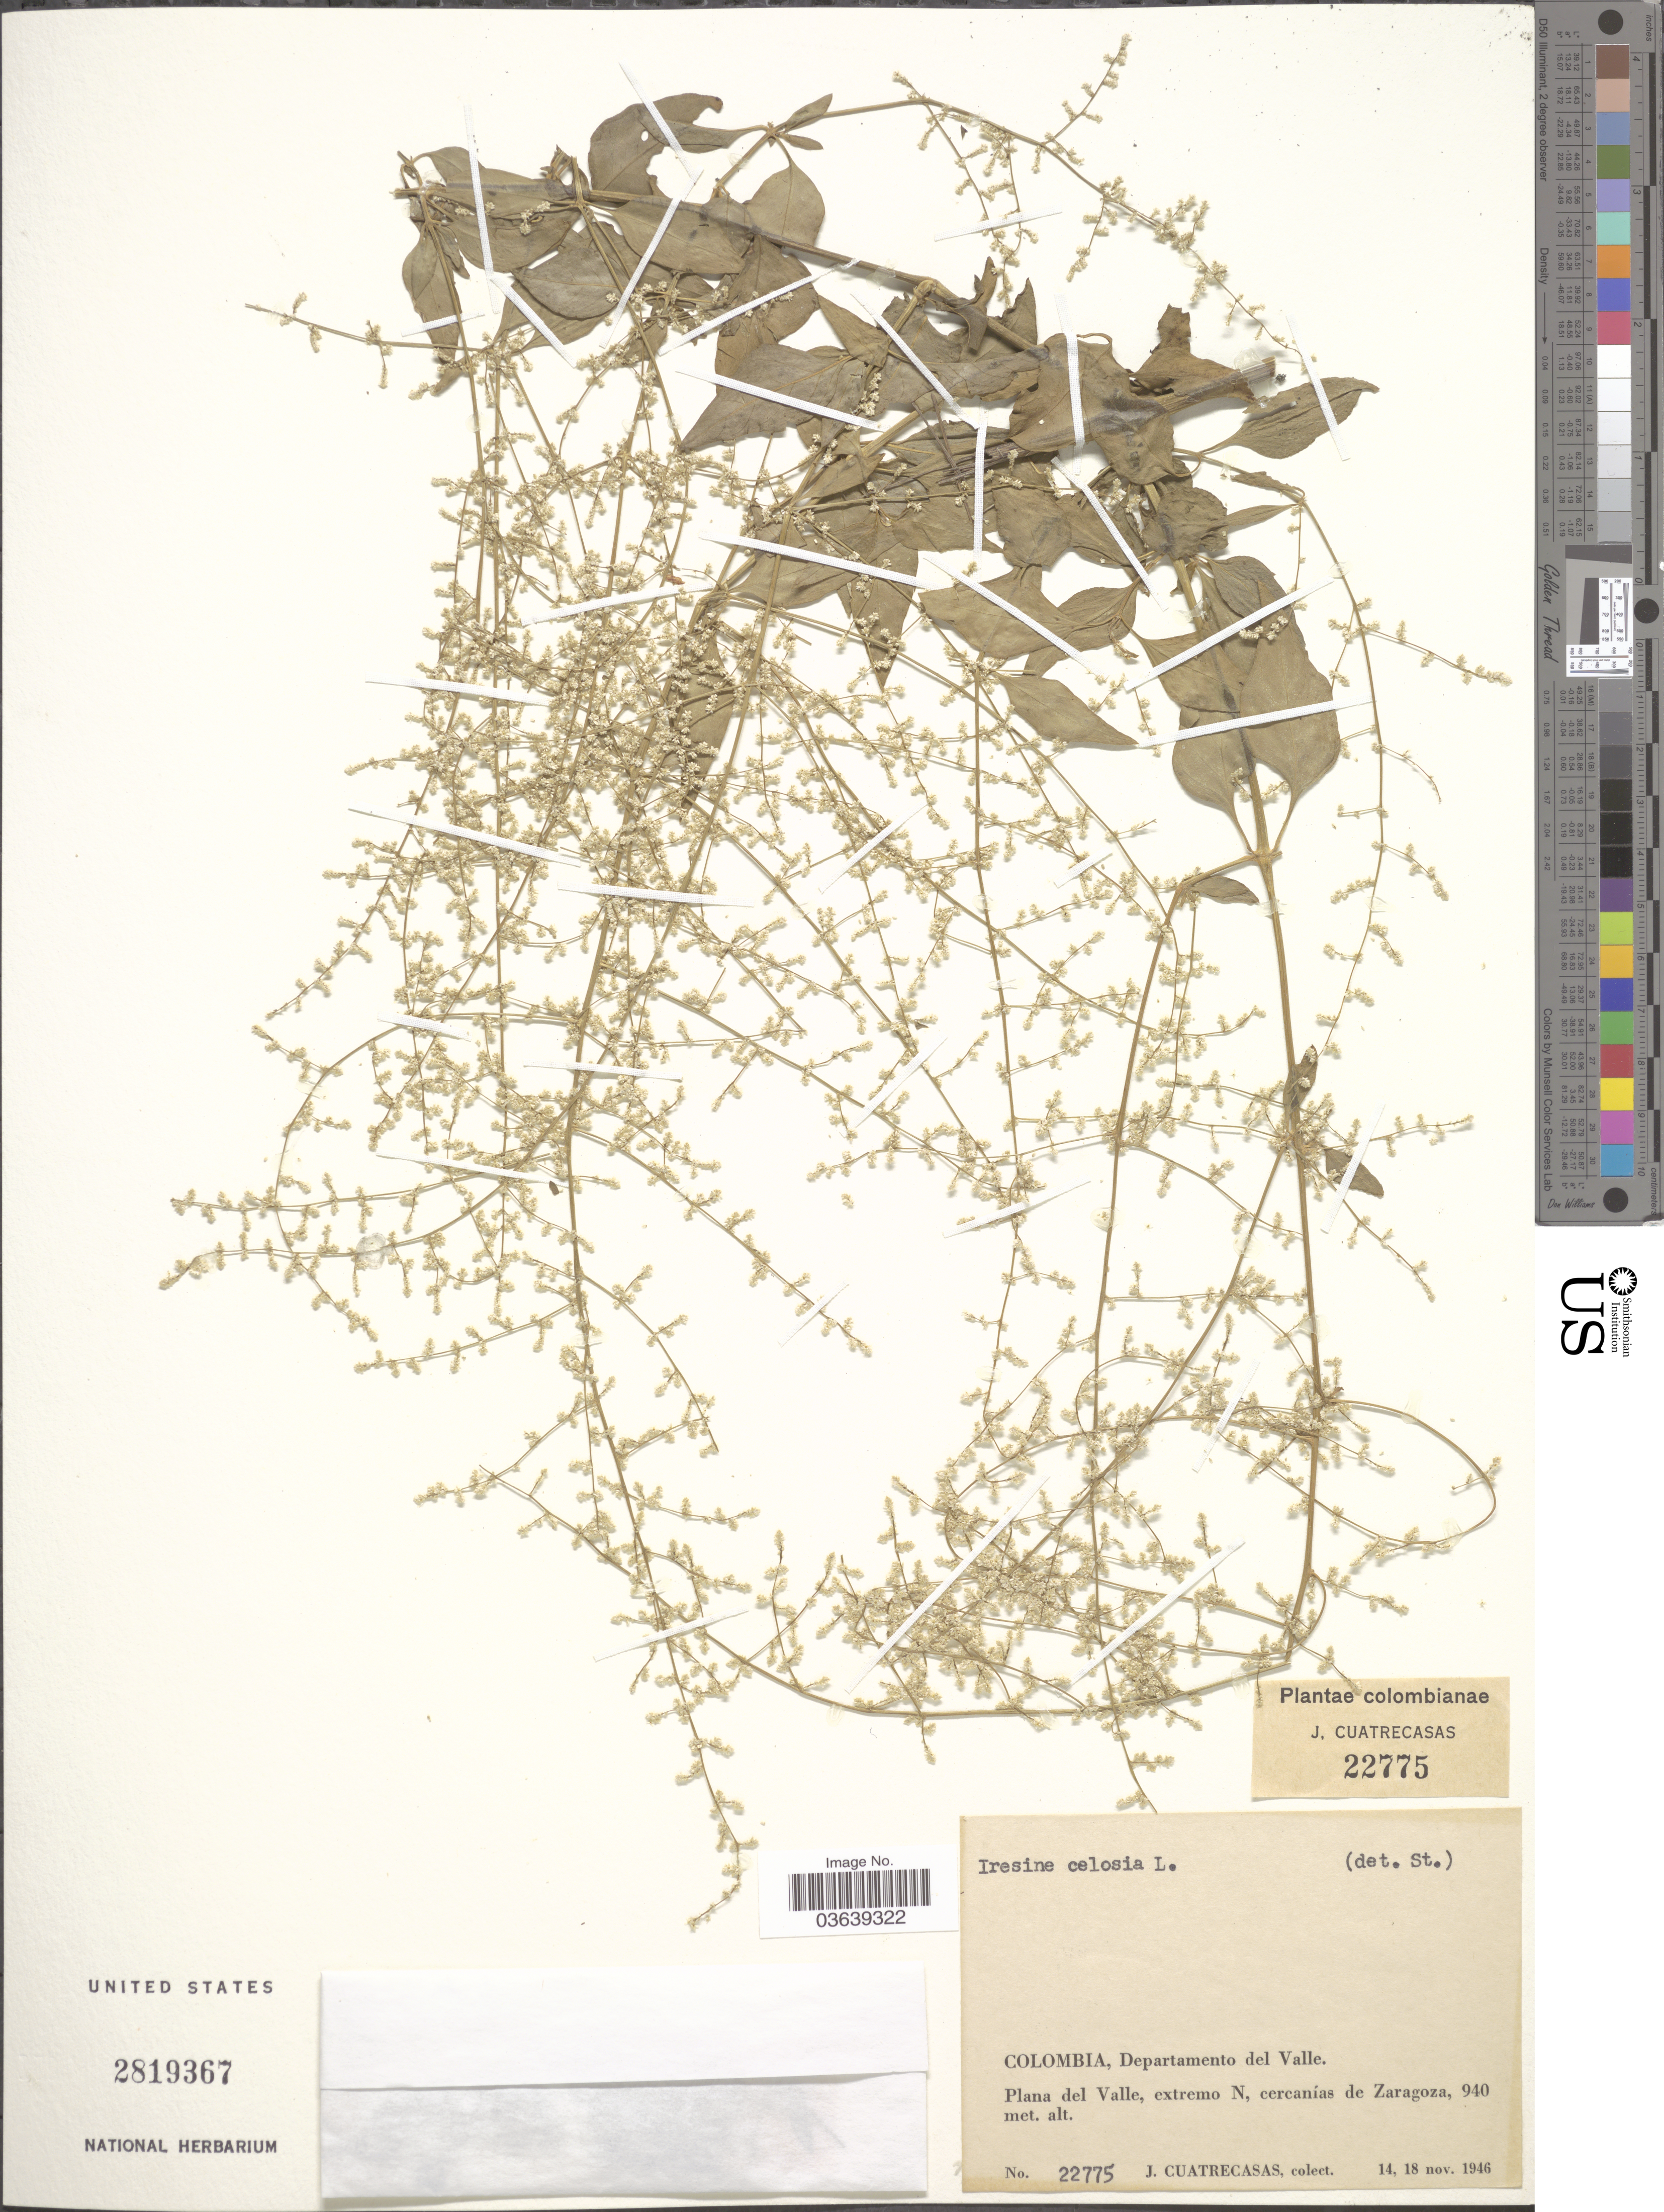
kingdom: Plantae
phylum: Tracheophyta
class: Magnoliopsida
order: Caryophyllales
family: Amaranthaceae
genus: Iresine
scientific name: Iresine celosia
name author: L.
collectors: J. Cuatrecasas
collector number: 22775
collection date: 1946-11-14/1946-11-18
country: Colombia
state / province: Valle del Cauca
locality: Departamento del Valle. Plana del Valle, extremo N, cercanías de Zaragoza.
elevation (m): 940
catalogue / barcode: US 2819367